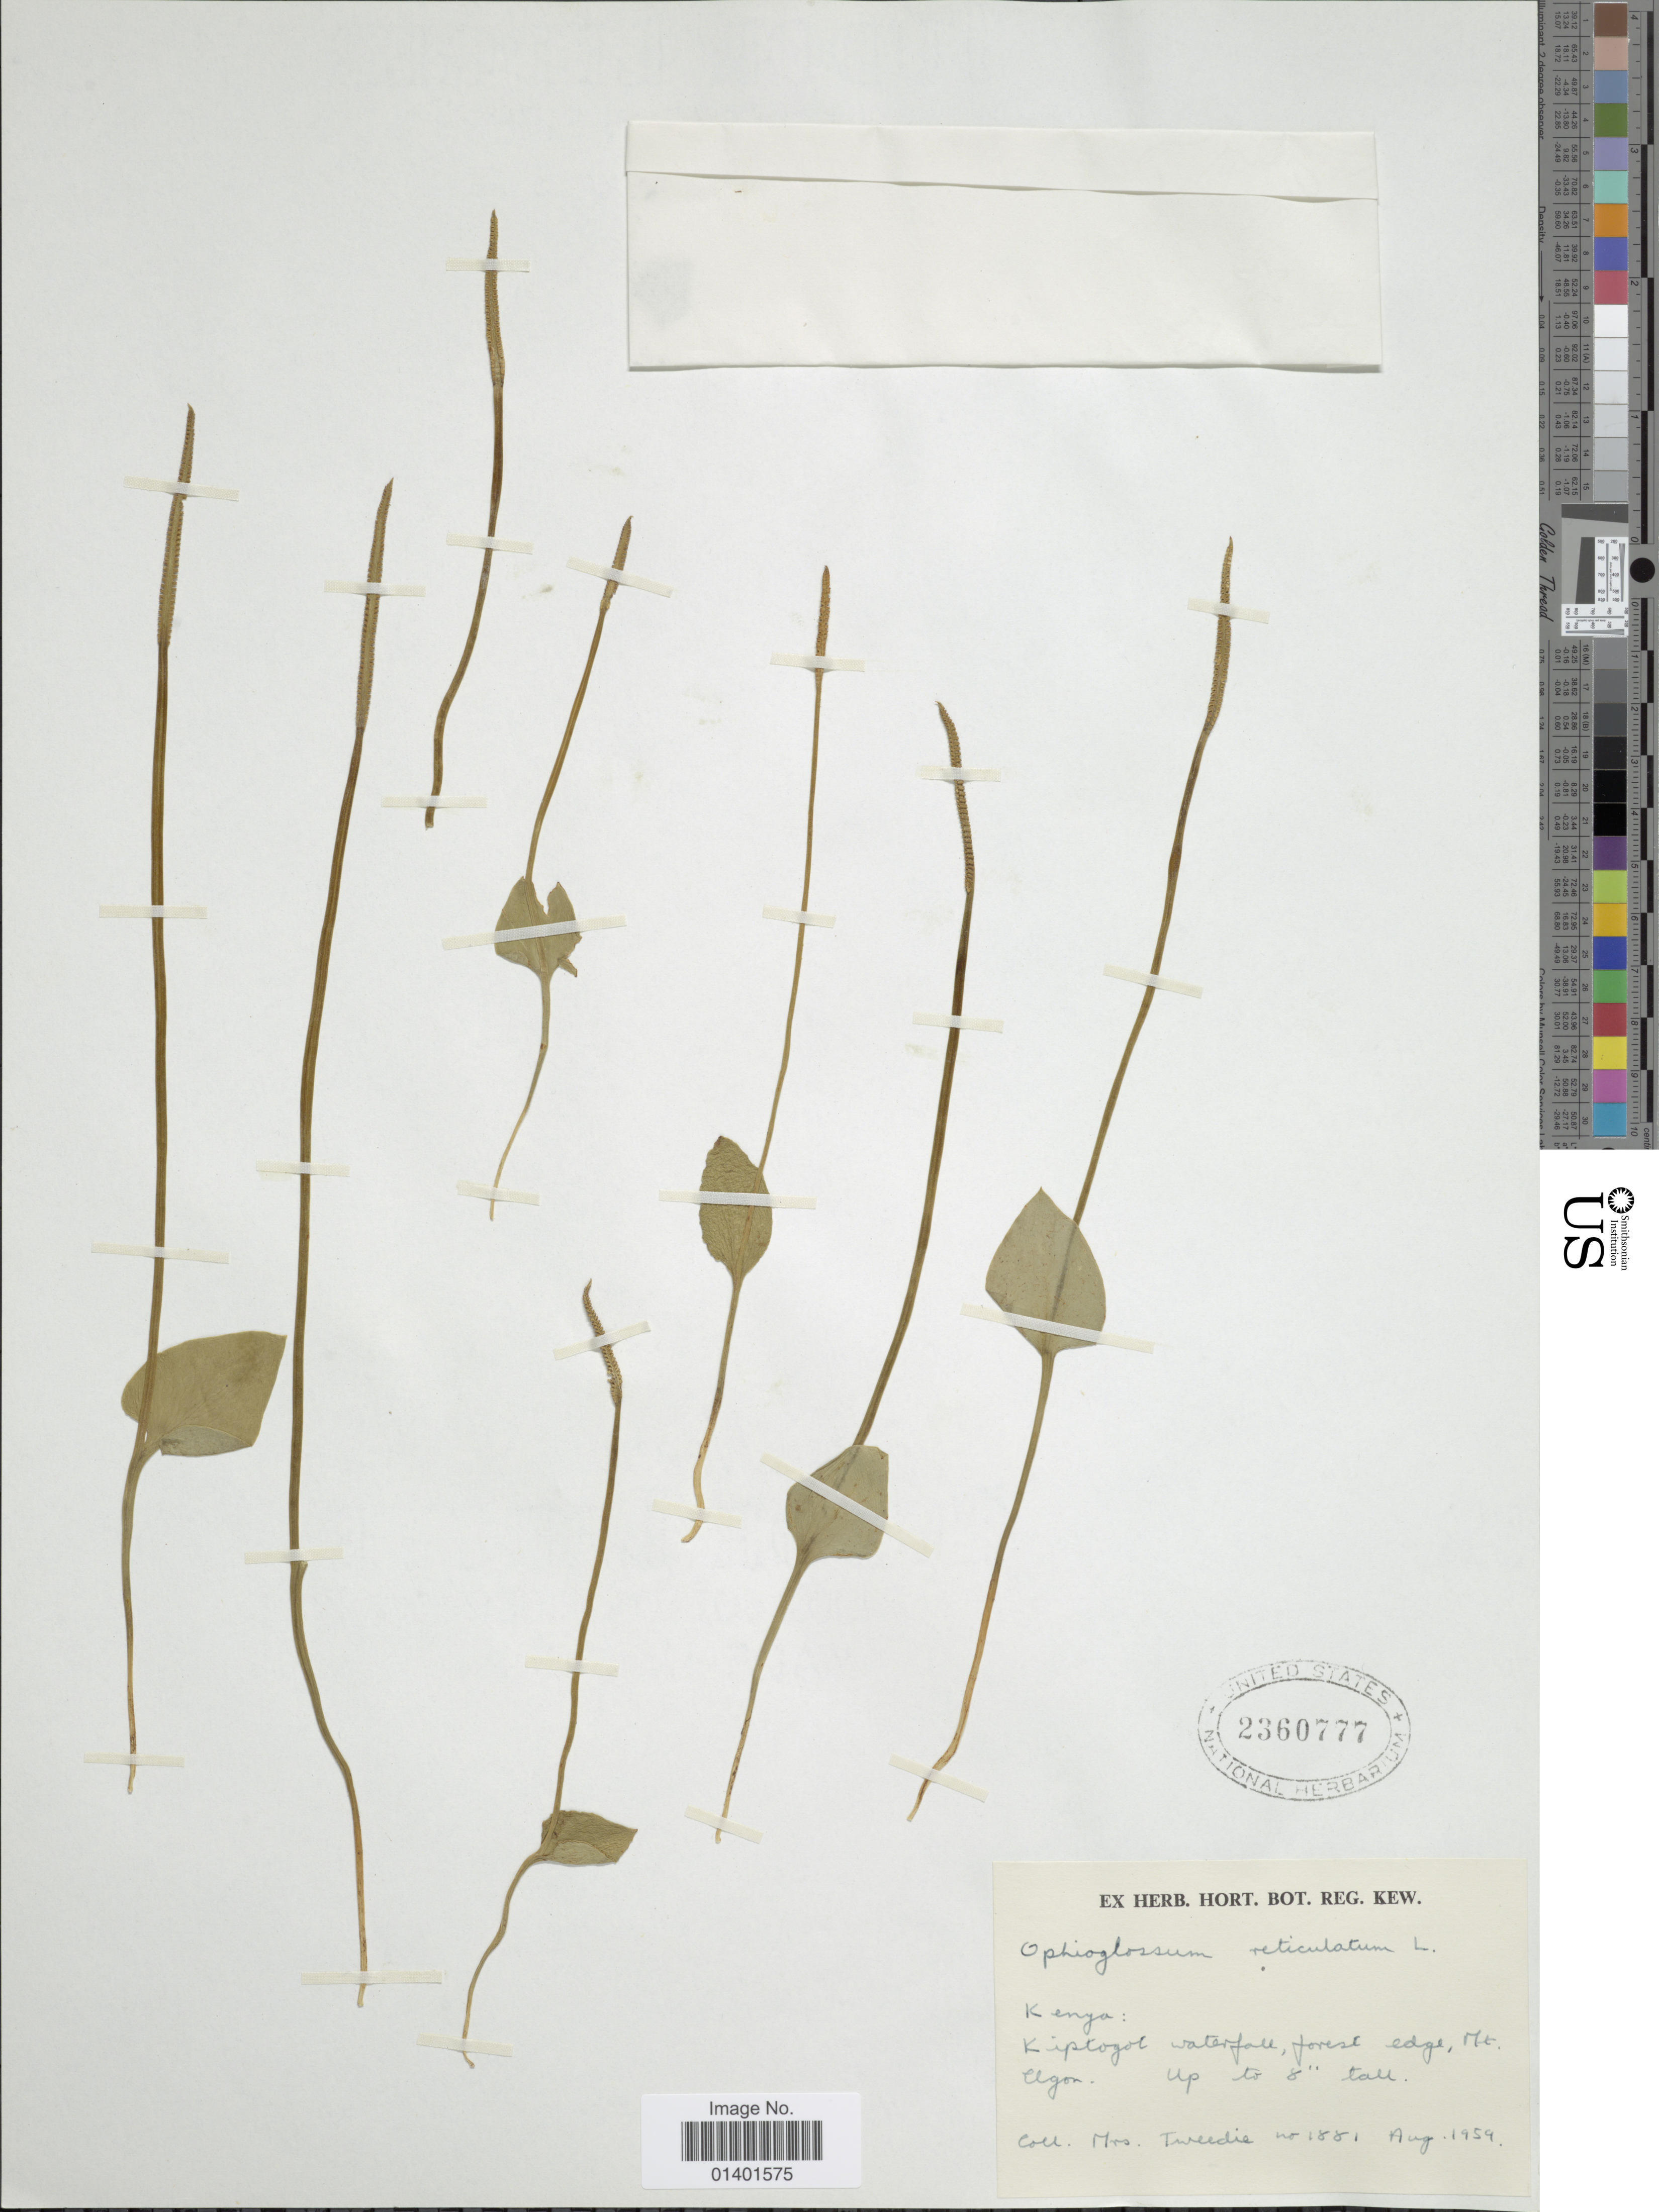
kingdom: Plantae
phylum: Tracheophyta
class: Polypodiopsida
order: Ophioglossales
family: Ophioglossaceae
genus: Ophioglossum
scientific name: Ophioglossum reticulatum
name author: L.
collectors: -- Tweedie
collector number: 1881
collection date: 1959-08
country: Kenya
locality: Kiptogol waterfall, forest edge, Mt. Elgon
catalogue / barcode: US 2360777